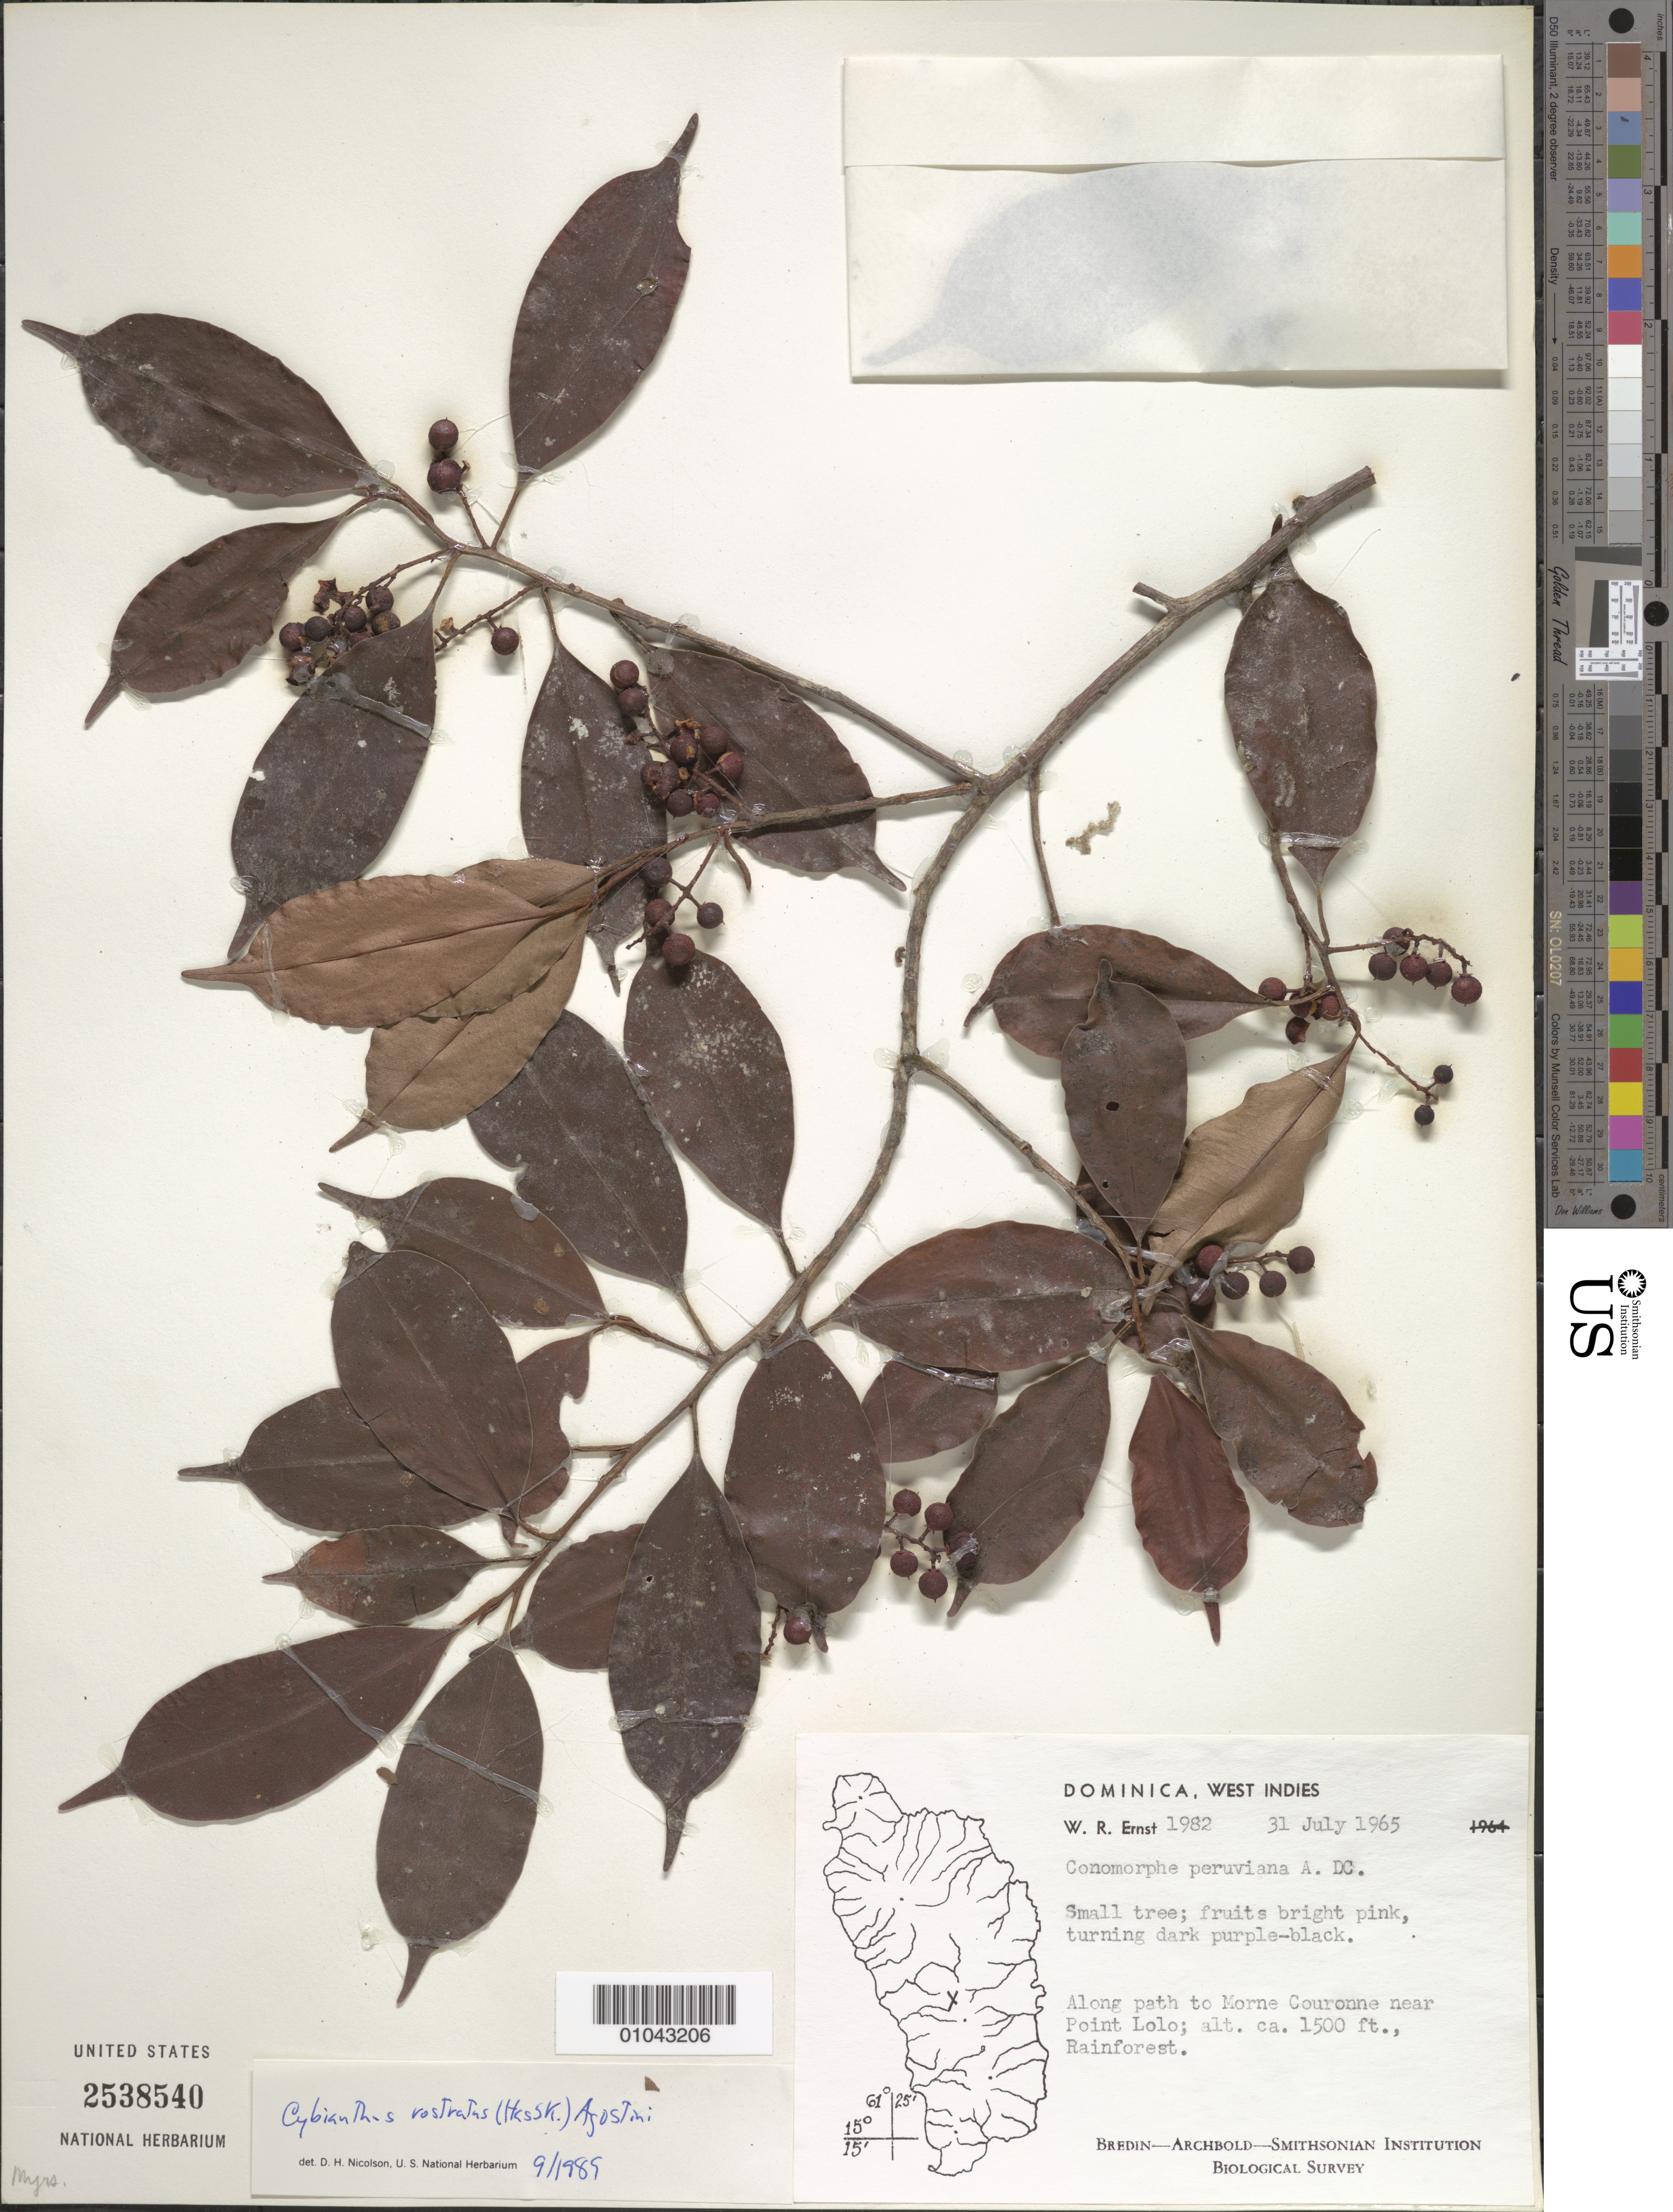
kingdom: Plantae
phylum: Tracheophyta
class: Magnoliopsida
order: Ericales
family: Primulaceae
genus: Cybianthus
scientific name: Cybianthus rostratus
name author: (Hassk.) G. Agostini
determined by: Nicolson, Dan H.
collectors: W. R. Ernst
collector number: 1982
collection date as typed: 31 Jul 1965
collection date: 1965-07-31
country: Dominica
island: Dominica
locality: Path to Morne Couronne near Point Lolo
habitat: Rainforest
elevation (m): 457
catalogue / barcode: US 2538540